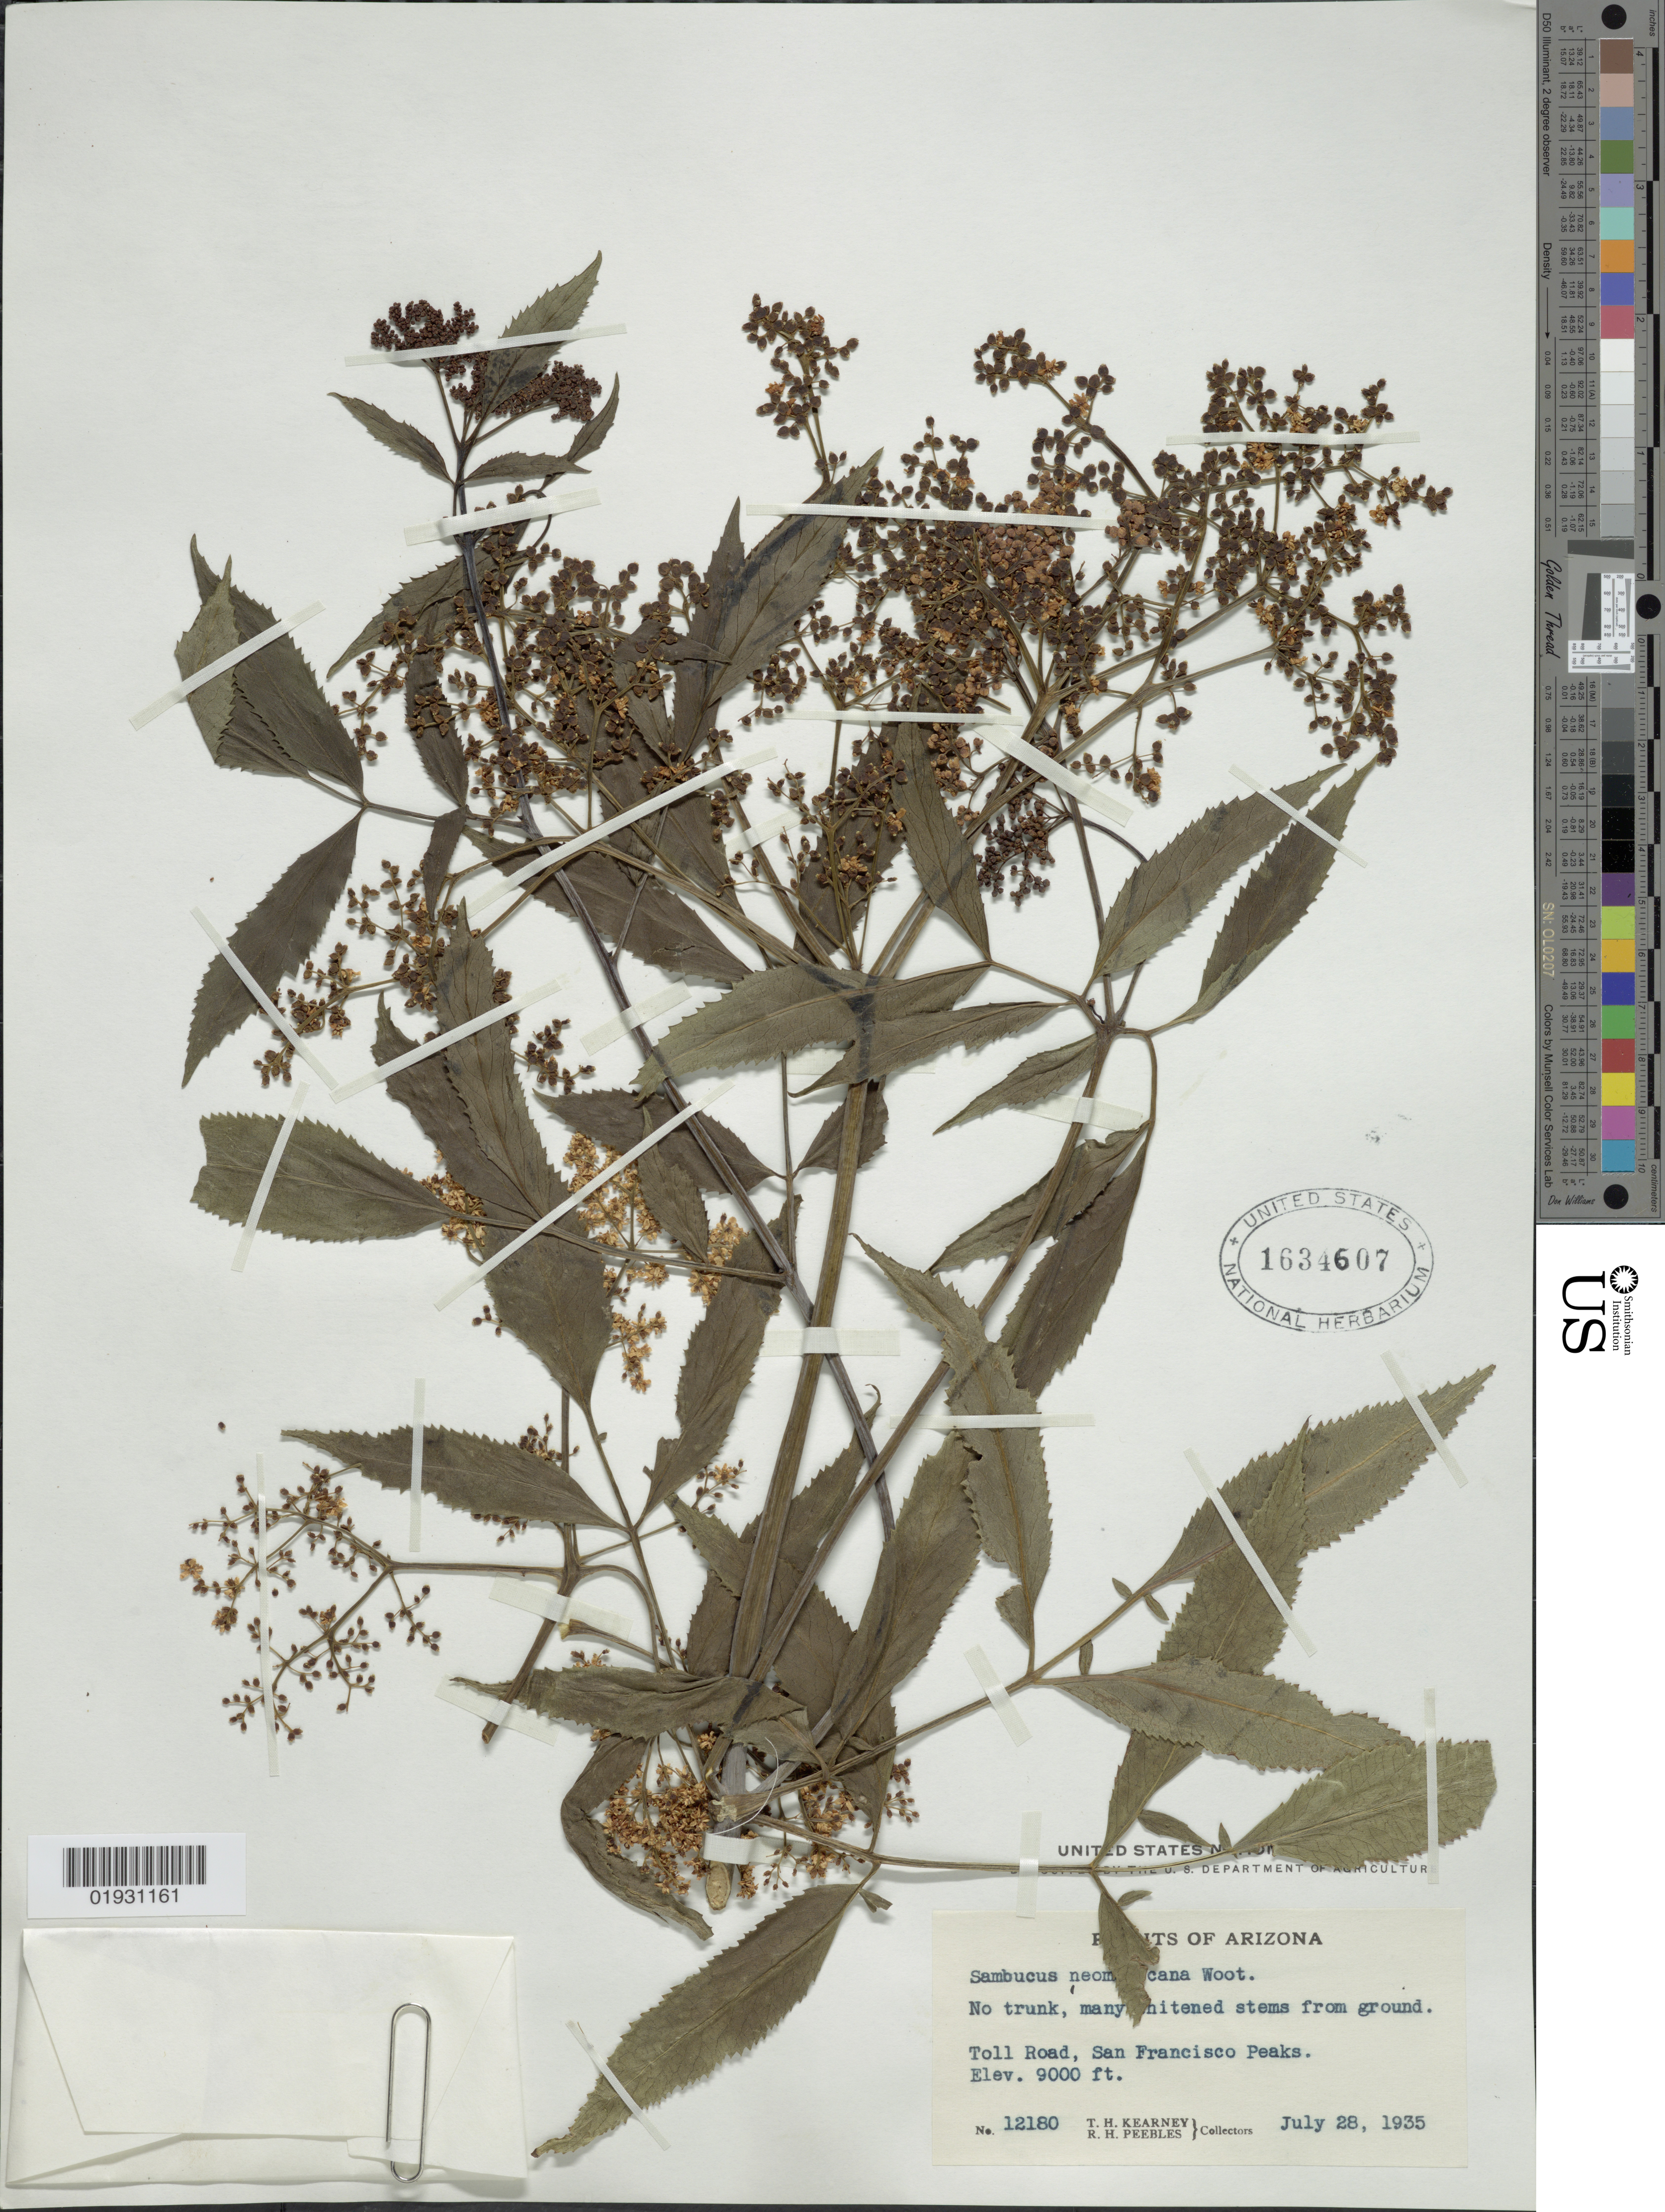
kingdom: Plantae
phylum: Tracheophyta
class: Magnoliopsida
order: Dipsacales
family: Viburnaceae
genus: Sambucus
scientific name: Sambucus neo-mexicana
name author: Wooton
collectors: T. H. Kearney & R. H. Peebles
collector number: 12180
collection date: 1935-07-28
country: United States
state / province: Arizona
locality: Toll Road, San Francisco Peaks.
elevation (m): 2743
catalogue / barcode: US 1634607